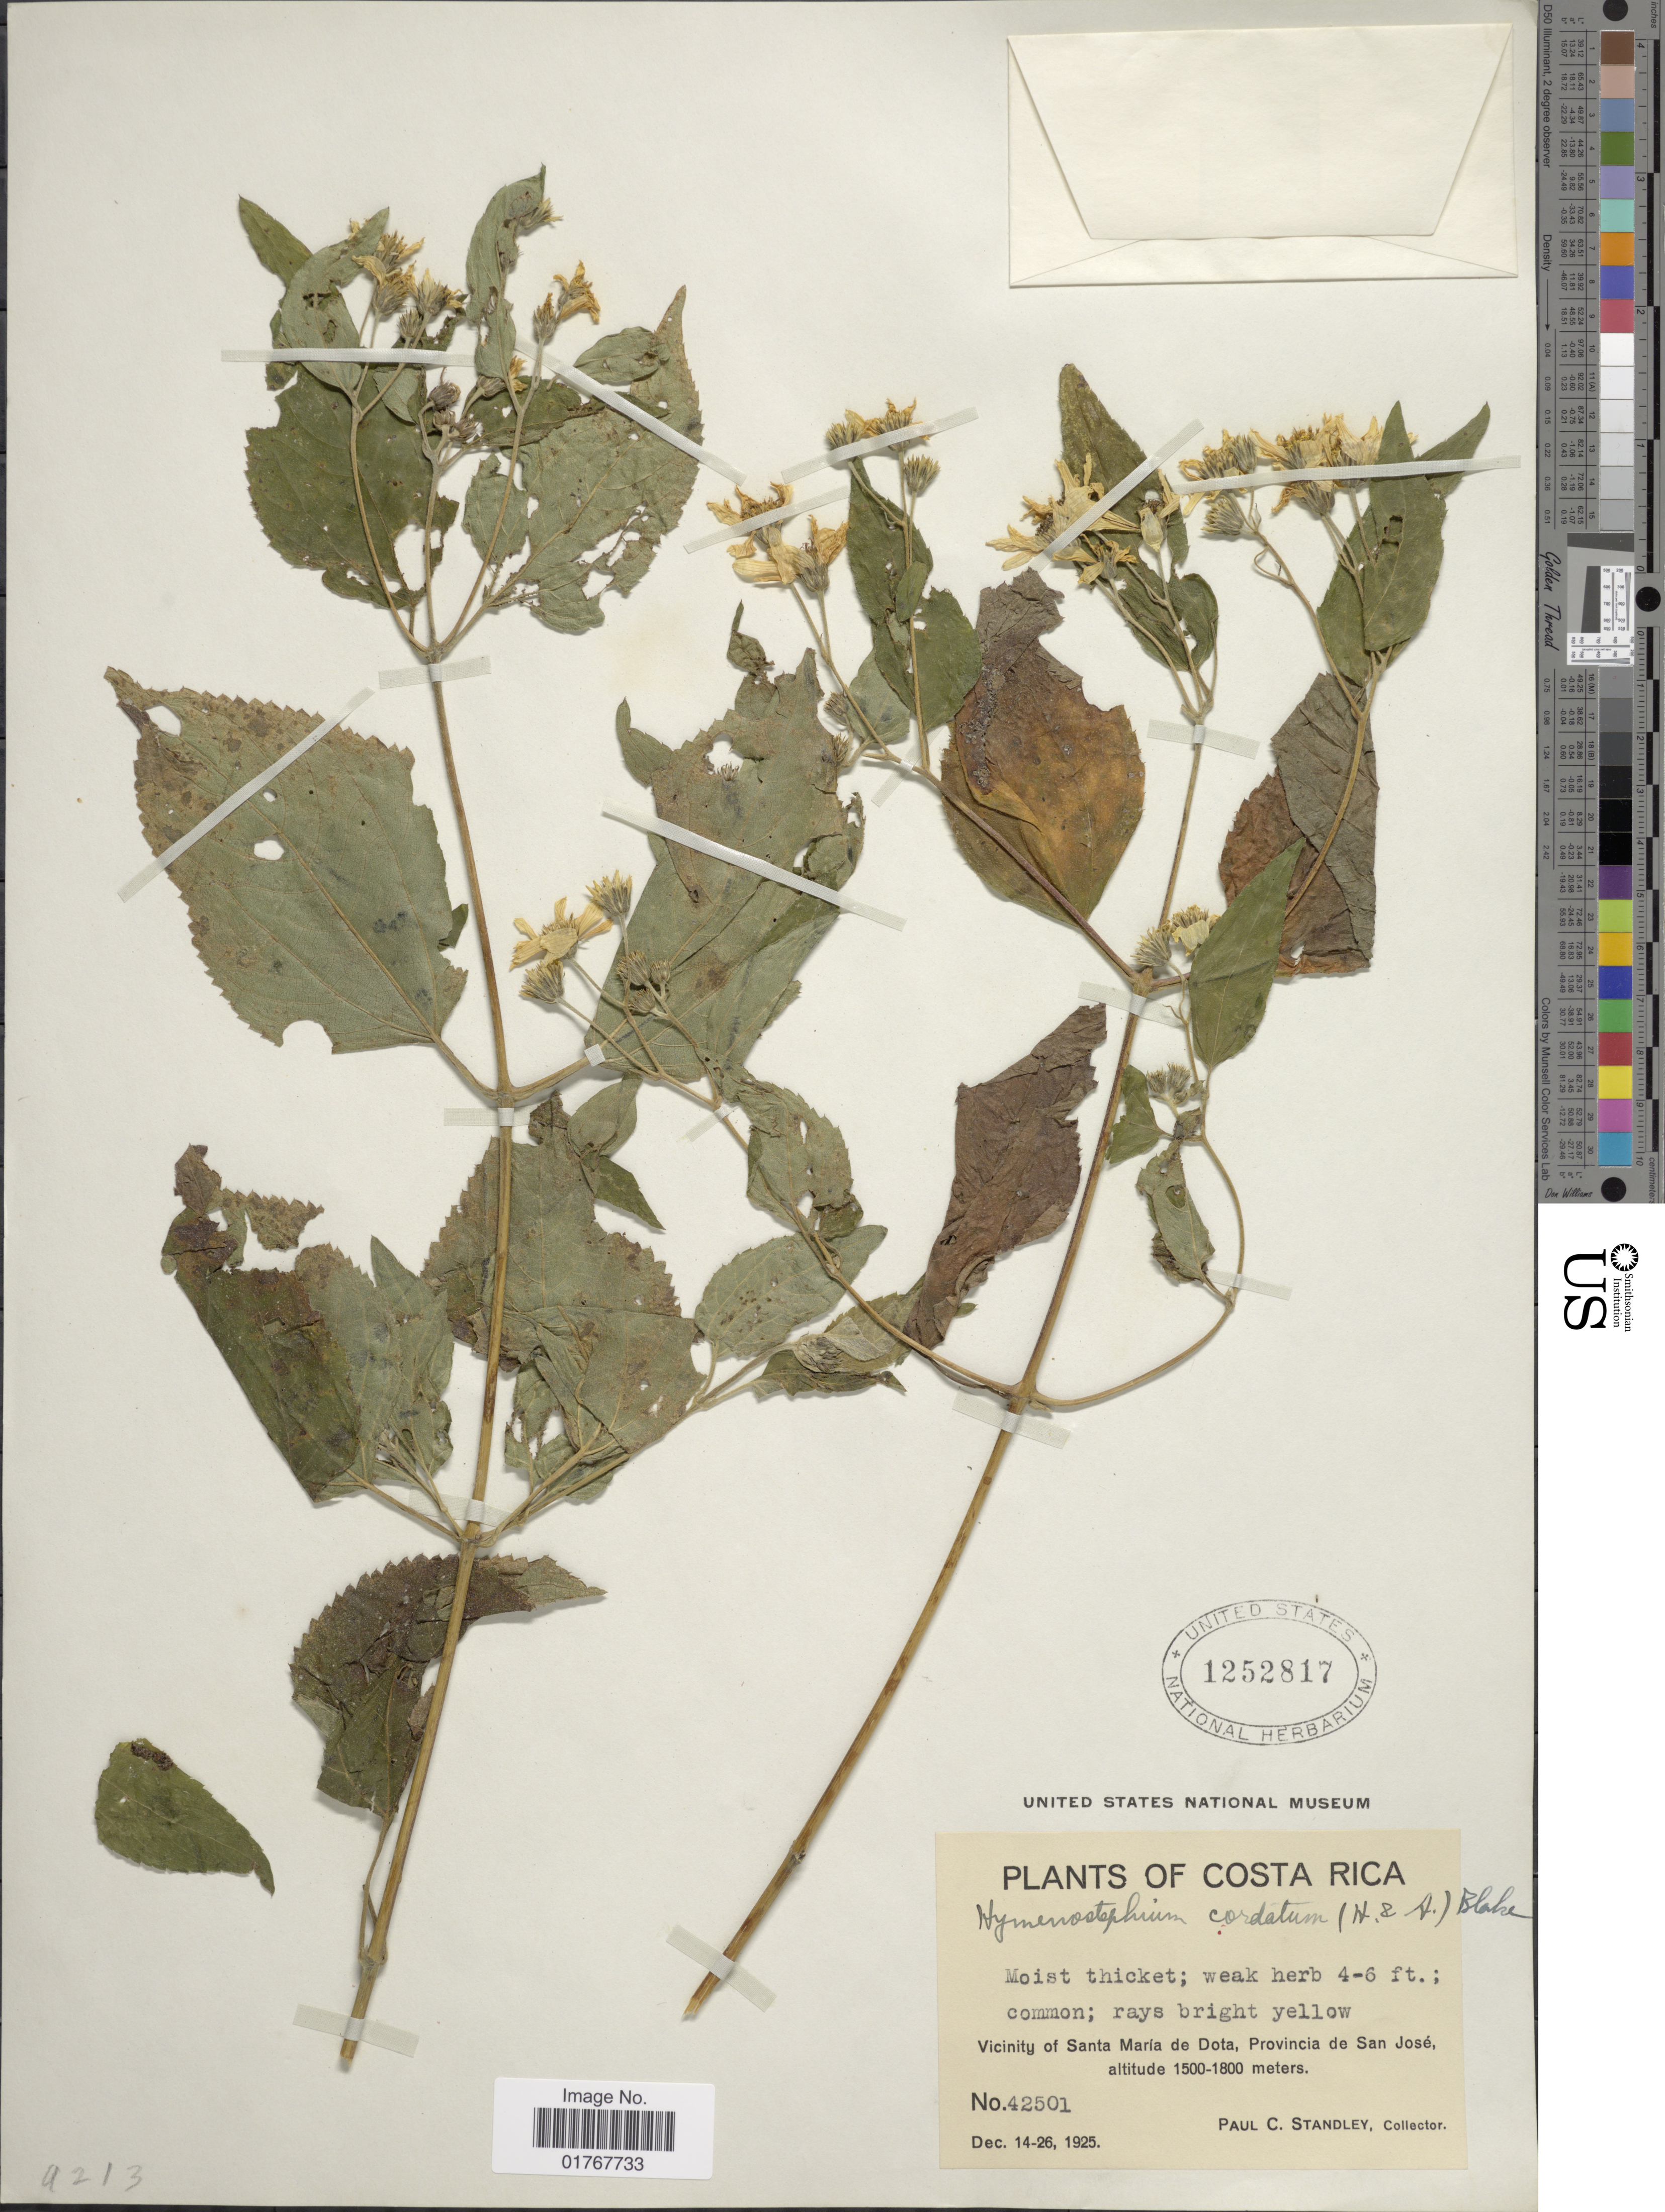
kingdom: Plantae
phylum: Tracheophyta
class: Magnoliopsida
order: Asterales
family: Asteraceae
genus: Viguiera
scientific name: Viguiera cordata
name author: (Hook. & Arn.) D'Arcy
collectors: P. C. Standley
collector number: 42501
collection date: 1925-12-14/1925-12-26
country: Costa Rica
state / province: San José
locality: Vicinity of Santa María de Dota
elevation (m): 1500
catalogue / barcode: US 1252817